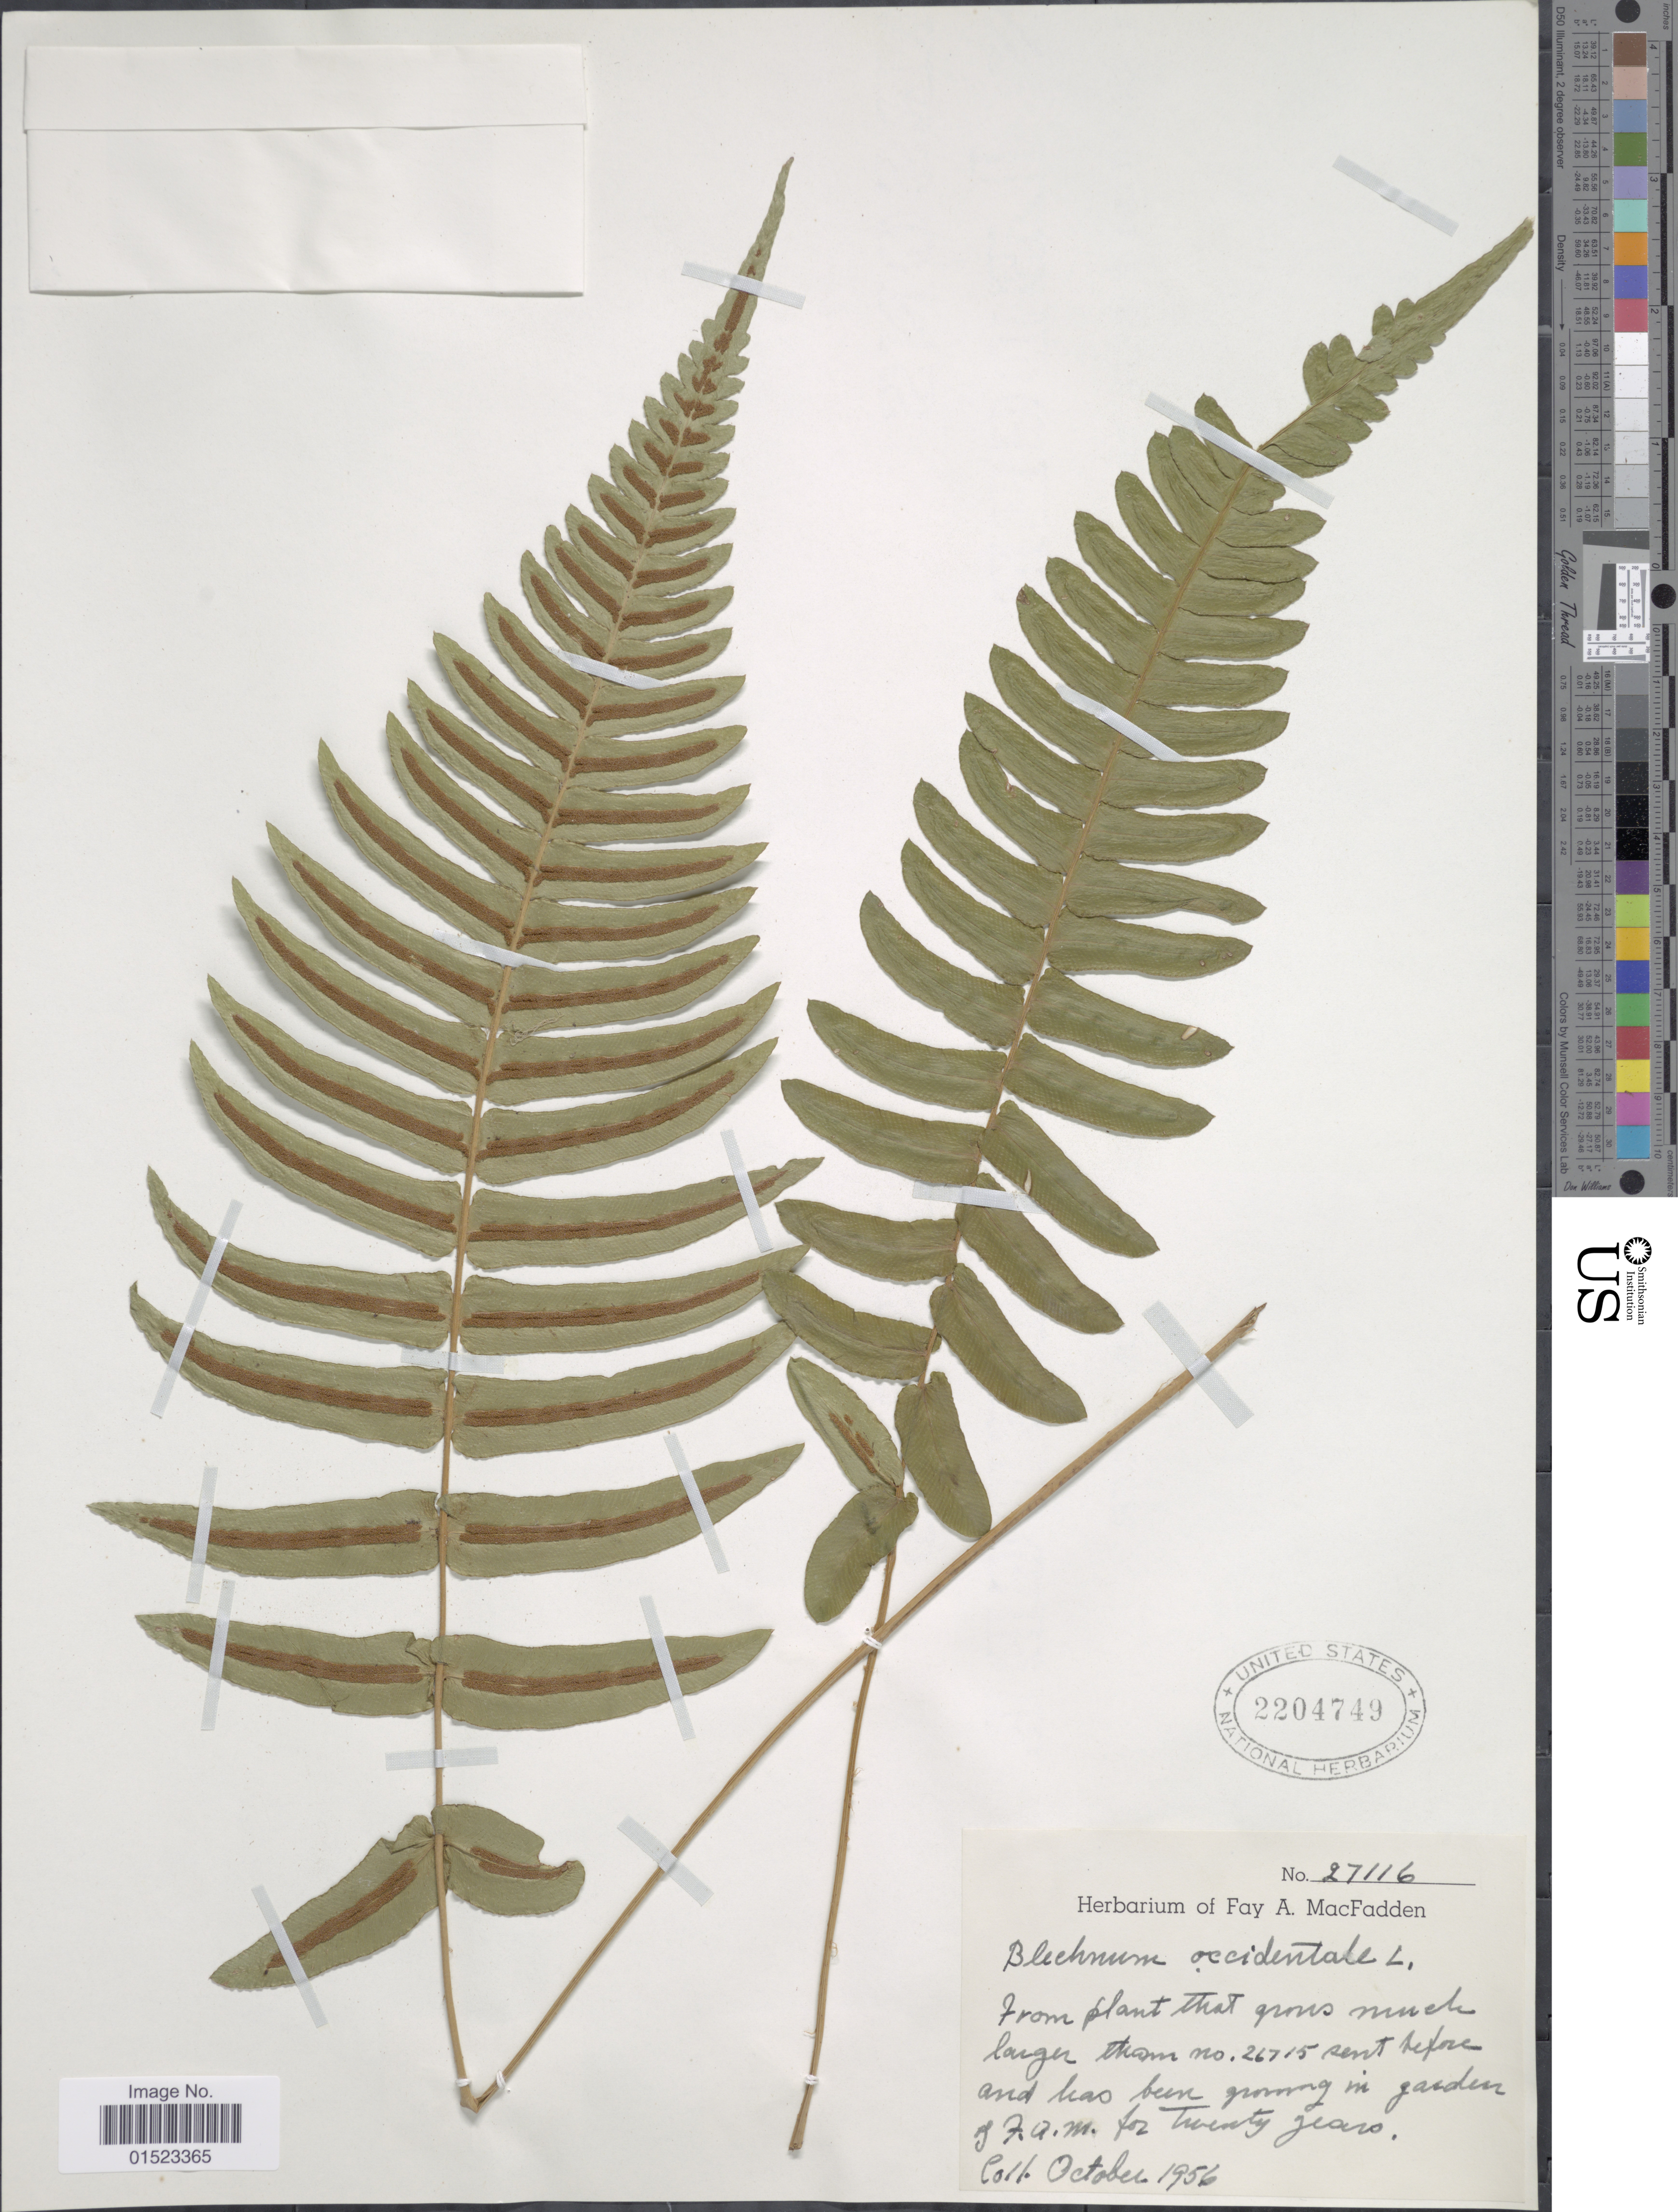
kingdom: Plantae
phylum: Tracheophyta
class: Polypodiopsida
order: Polypodiales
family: Blechnaceae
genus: Blechnum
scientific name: Blechnum occidentale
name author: L.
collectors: F. MacFadden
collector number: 27116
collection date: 1956-10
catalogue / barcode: US 2204749